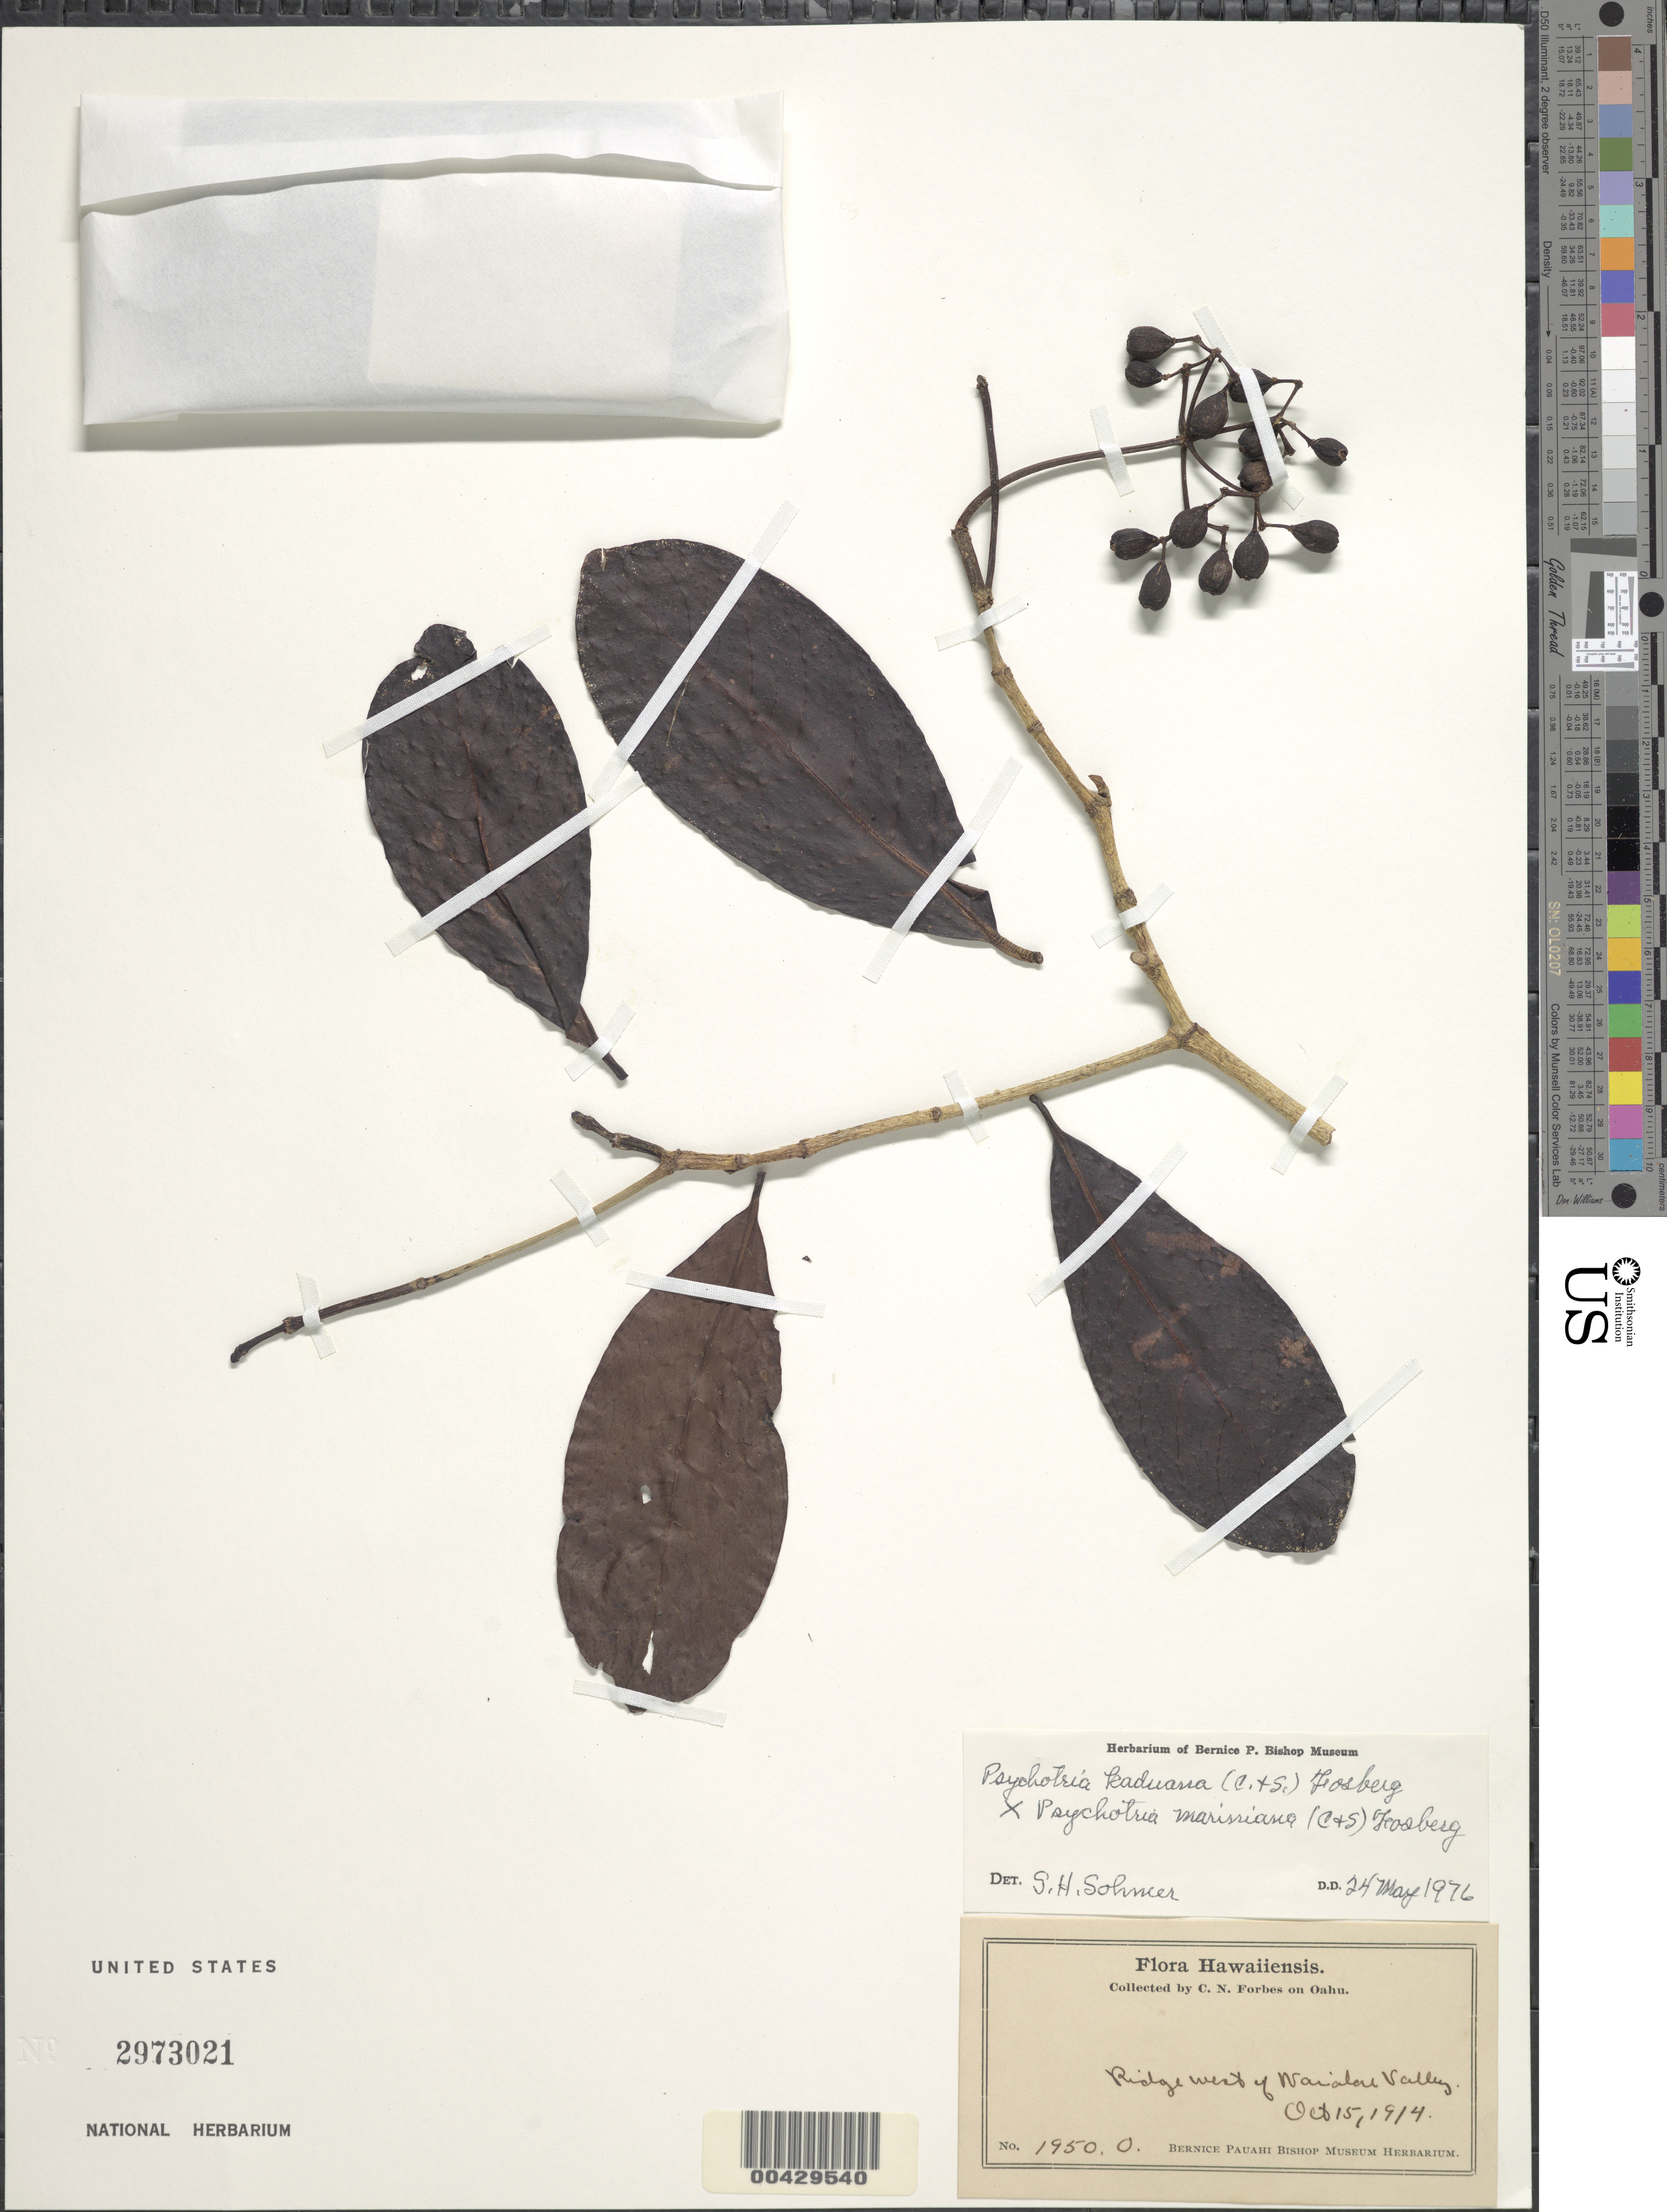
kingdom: Plantae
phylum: Tracheophyta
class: Magnoliopsida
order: Gentianales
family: Rubiaceae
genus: Psychotria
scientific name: Psychotria kaduana x P. mariniana (Cham. & Schltdl.) Fosberg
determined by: Sohmer, S. H.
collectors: C. N. Forbes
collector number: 1950.O.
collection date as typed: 15 Oct 1914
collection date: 1914-10-15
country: United States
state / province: Hawaii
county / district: Honolulu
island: Oahu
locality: Ridge west of Waialae Valley.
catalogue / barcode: US 2973021